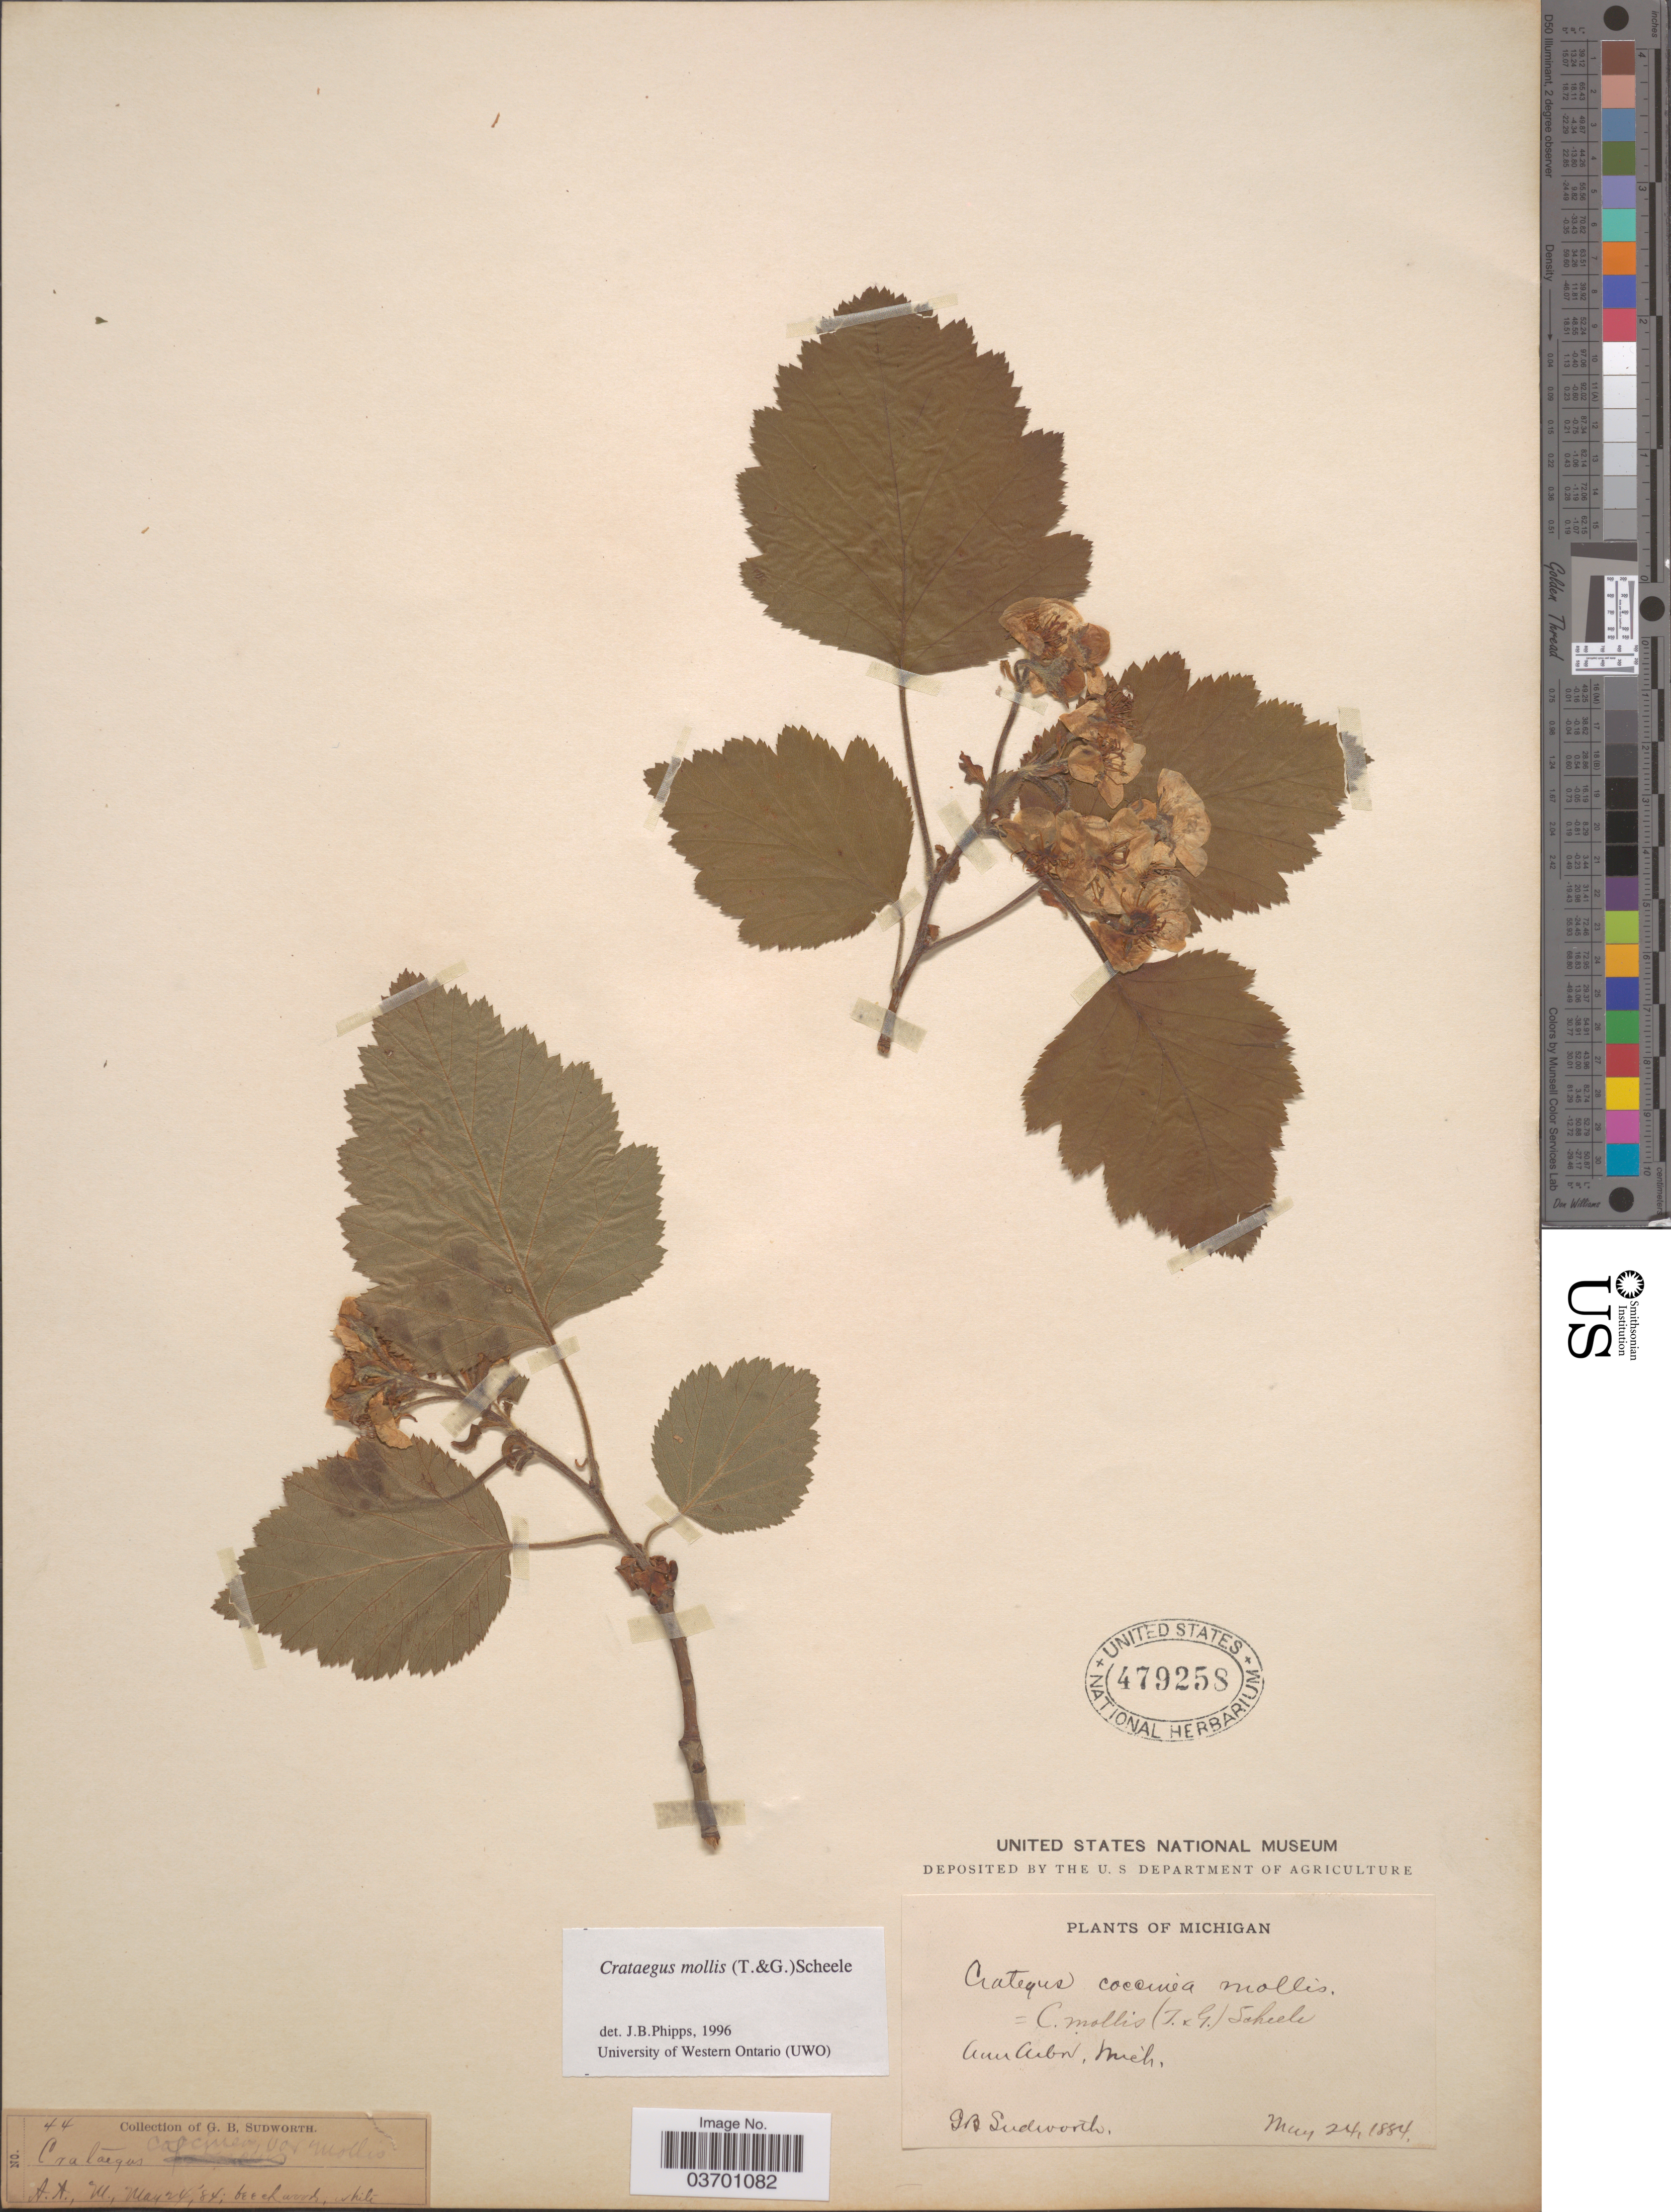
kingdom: Plantae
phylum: Tracheophyta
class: Magnoliopsida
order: Rosales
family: Rosaceae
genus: Crataegus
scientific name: Crataegus mollis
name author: (Torr. & A. Gray) Scheele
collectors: G. B. Sudworth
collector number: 44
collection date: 1884-05-24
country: United States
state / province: Michigan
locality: Ann Arbor.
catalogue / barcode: US 479258